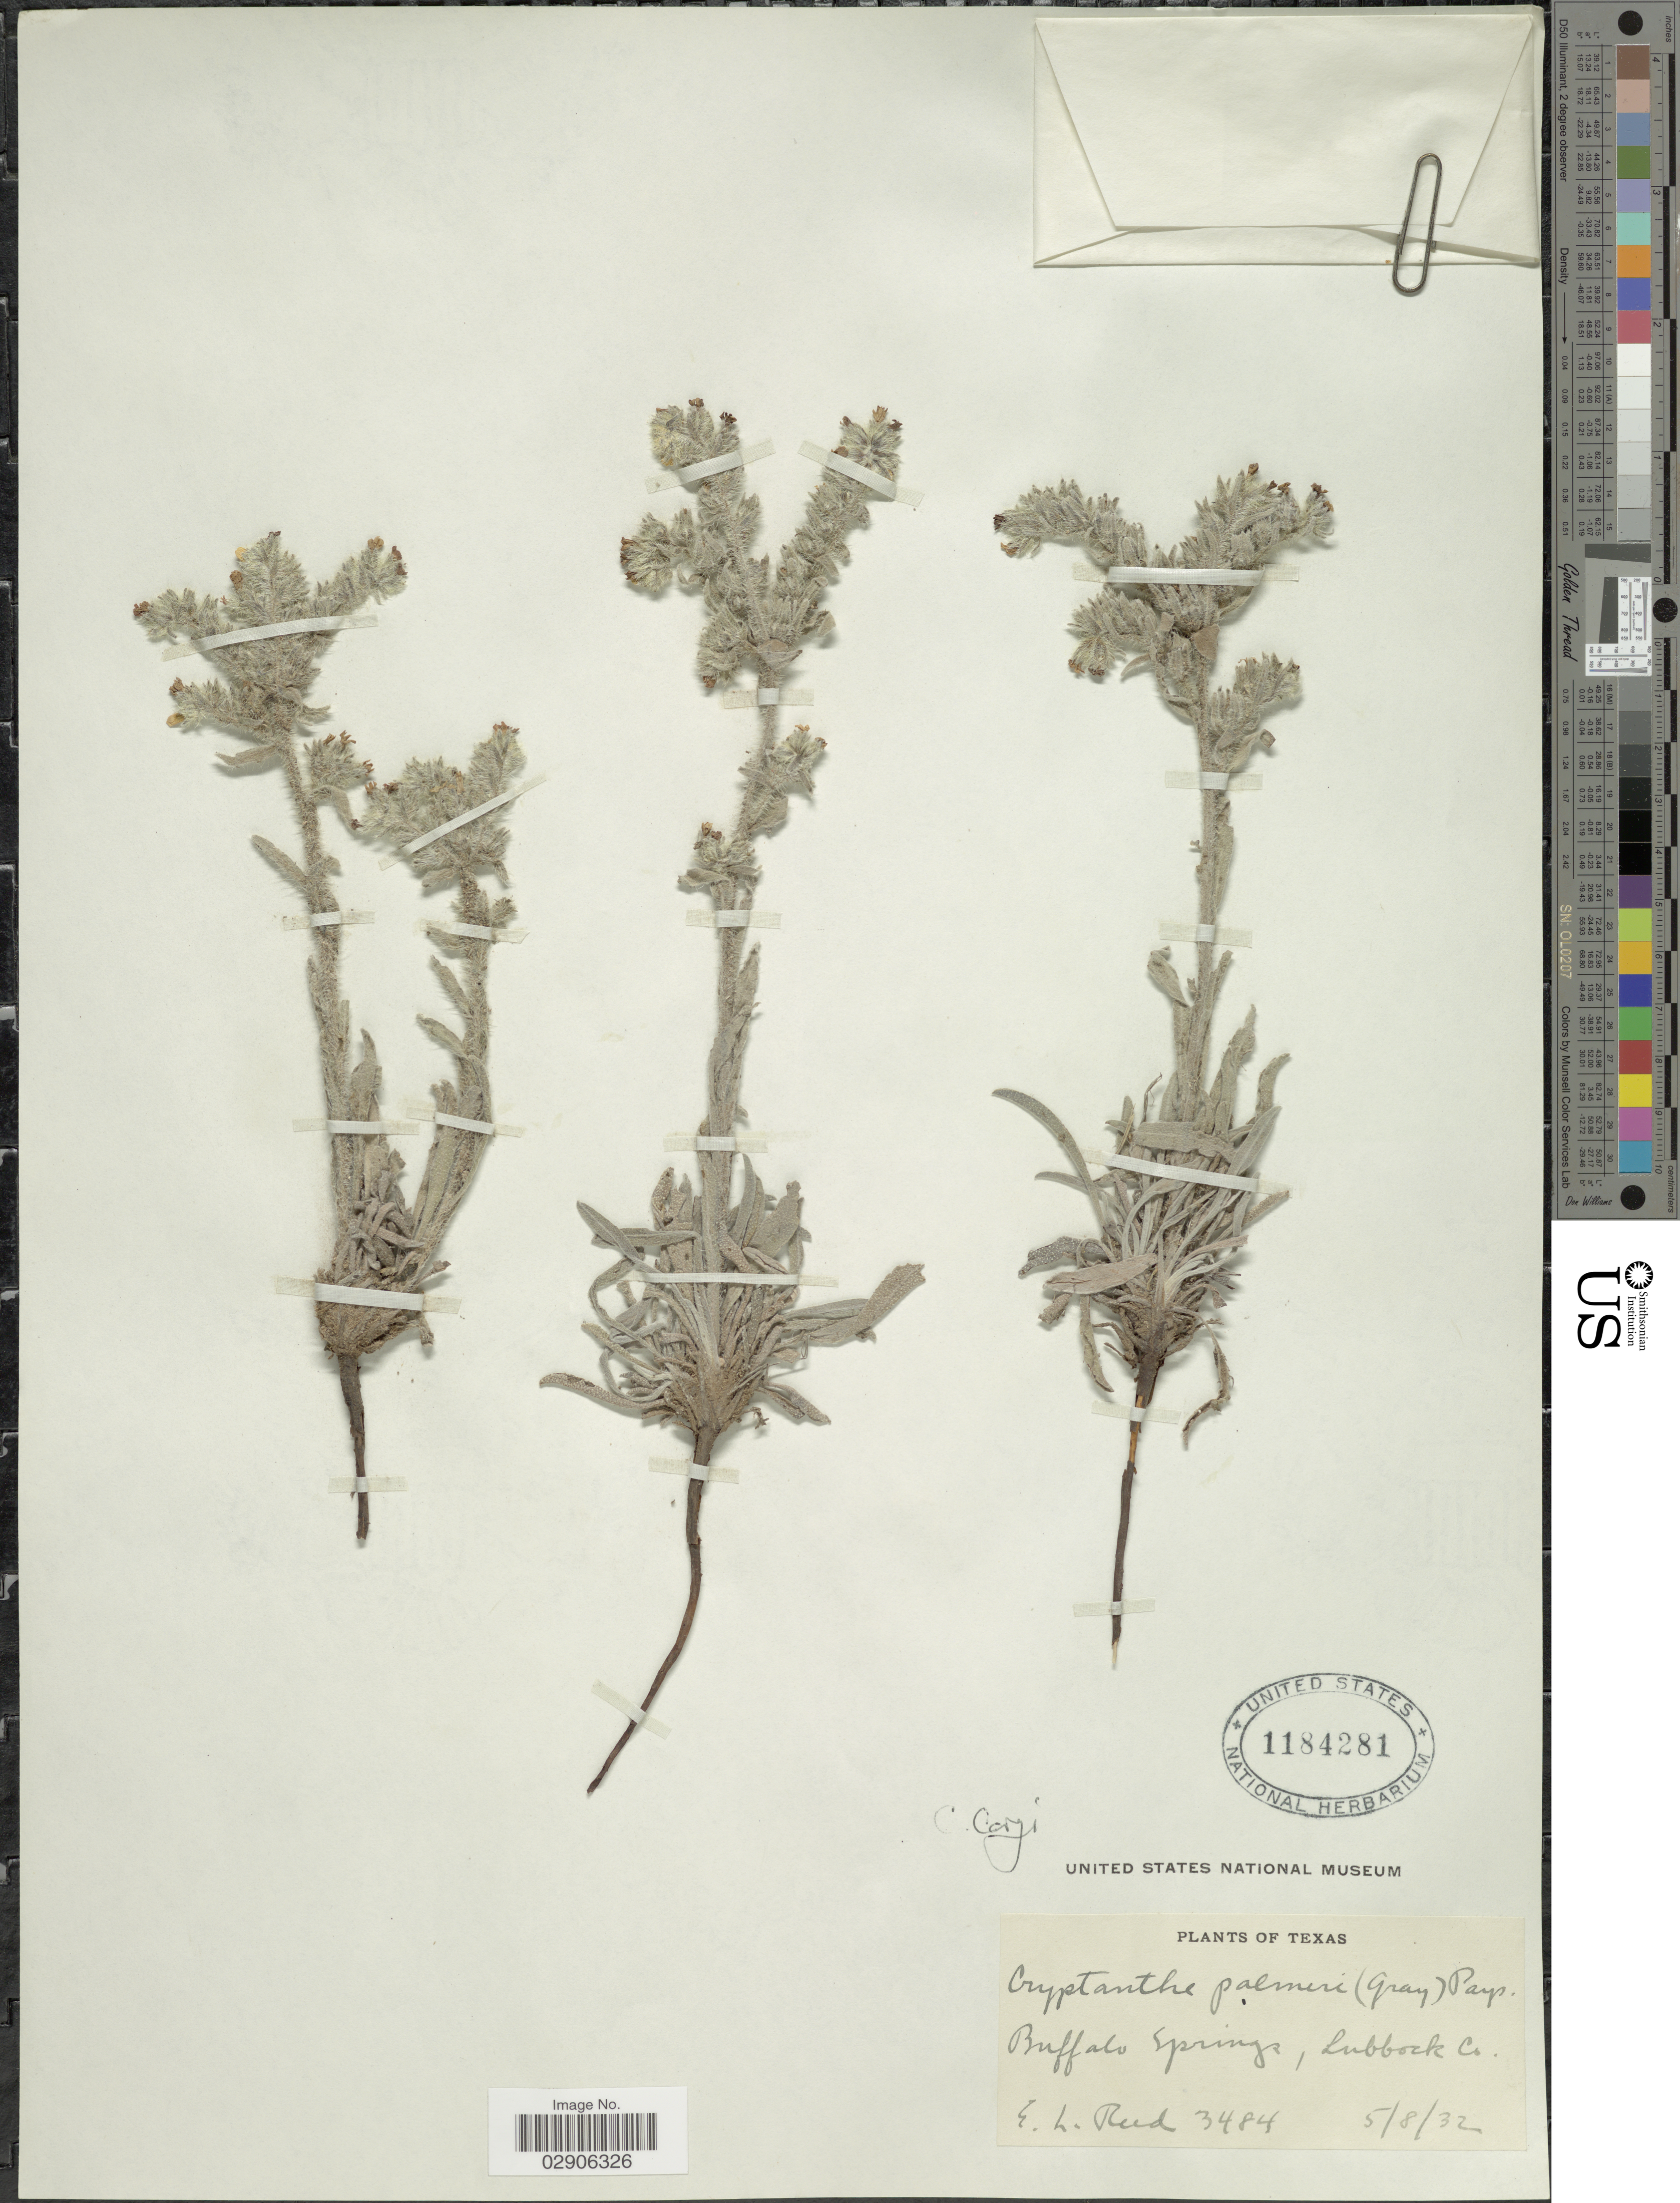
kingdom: Plantae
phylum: Tracheophyta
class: Magnoliopsida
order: Boraginales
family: Boraginaceae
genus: Oreocarya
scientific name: Oreocarya palmeri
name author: (A. Gray) Greene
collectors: E. Reed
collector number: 3484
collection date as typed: Transcribed d/m/y: 5/8/32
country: United States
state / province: Texas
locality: Buffalo Springs, Lubbock Co.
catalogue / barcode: US 1184281